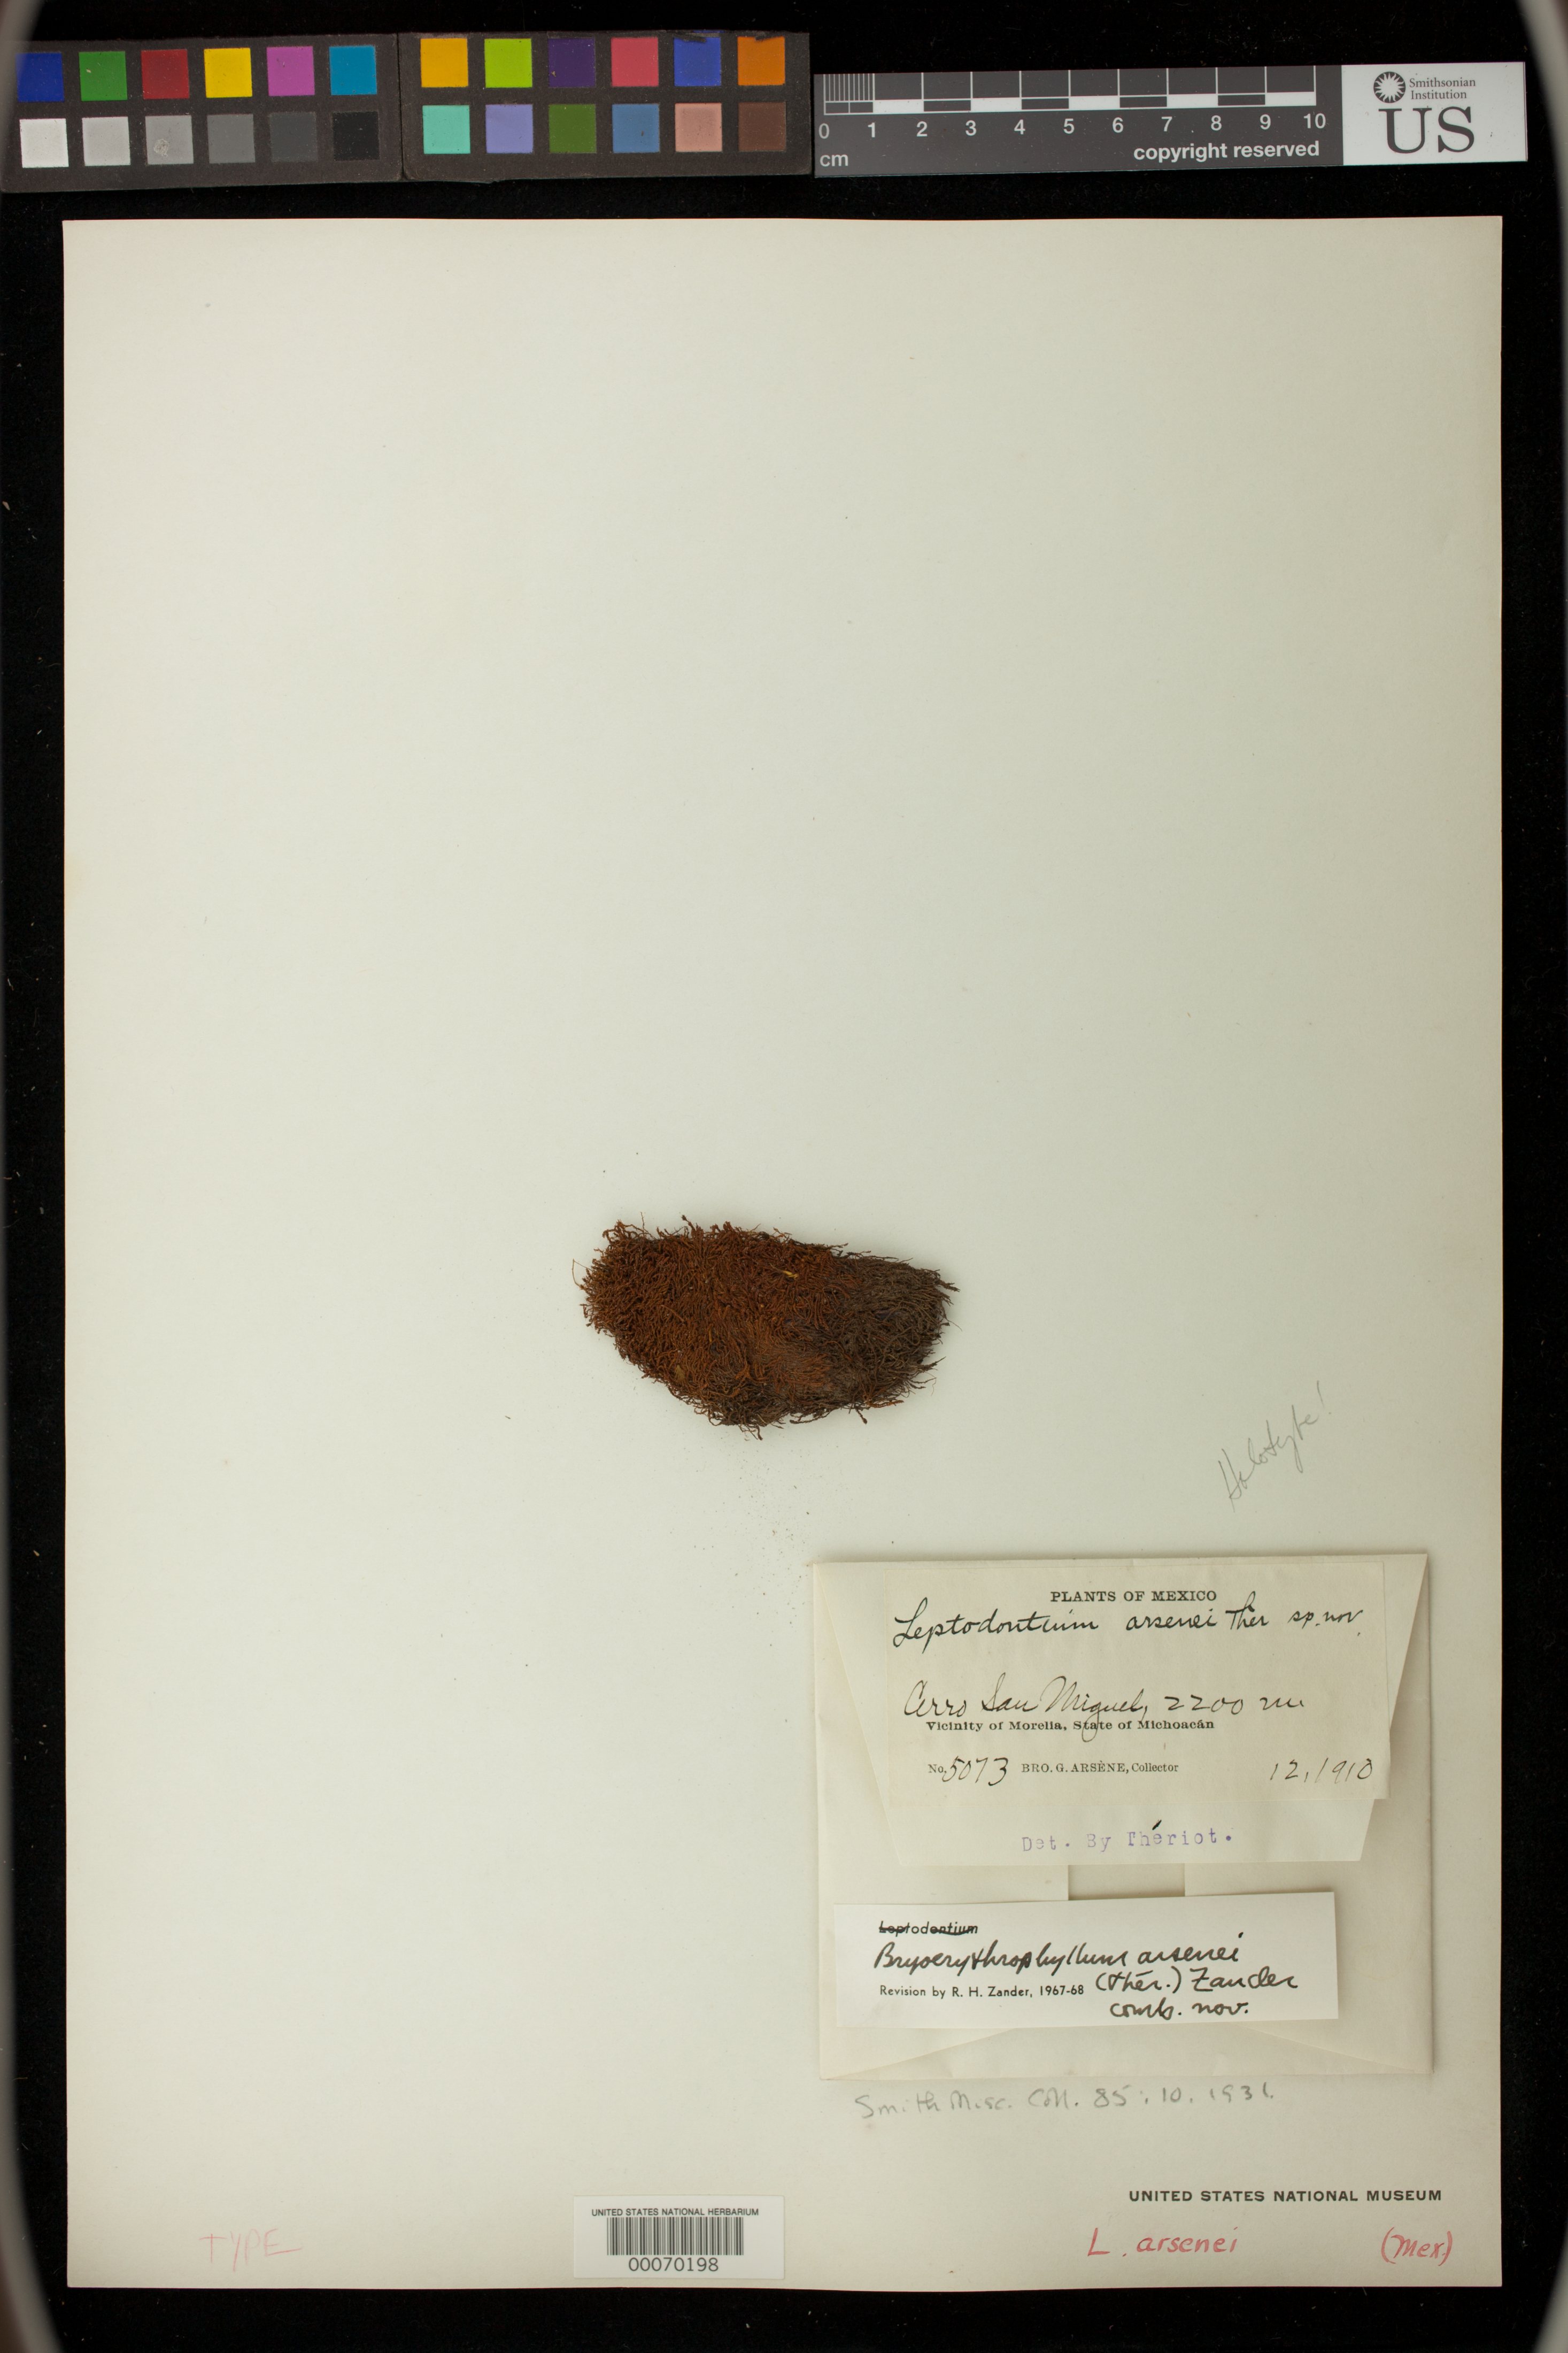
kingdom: Plantae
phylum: Bryophyta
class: Bryopsida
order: Pottiales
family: Pottiaceae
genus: Leptodontium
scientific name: Leptodontium arsenei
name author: Thér.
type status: Holotype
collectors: Bro. G. Arsène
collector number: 5073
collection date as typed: Dec 1910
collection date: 1910-12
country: Mexico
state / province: Michoacán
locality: Vicinity of Morelia, Cerro San Miguel.